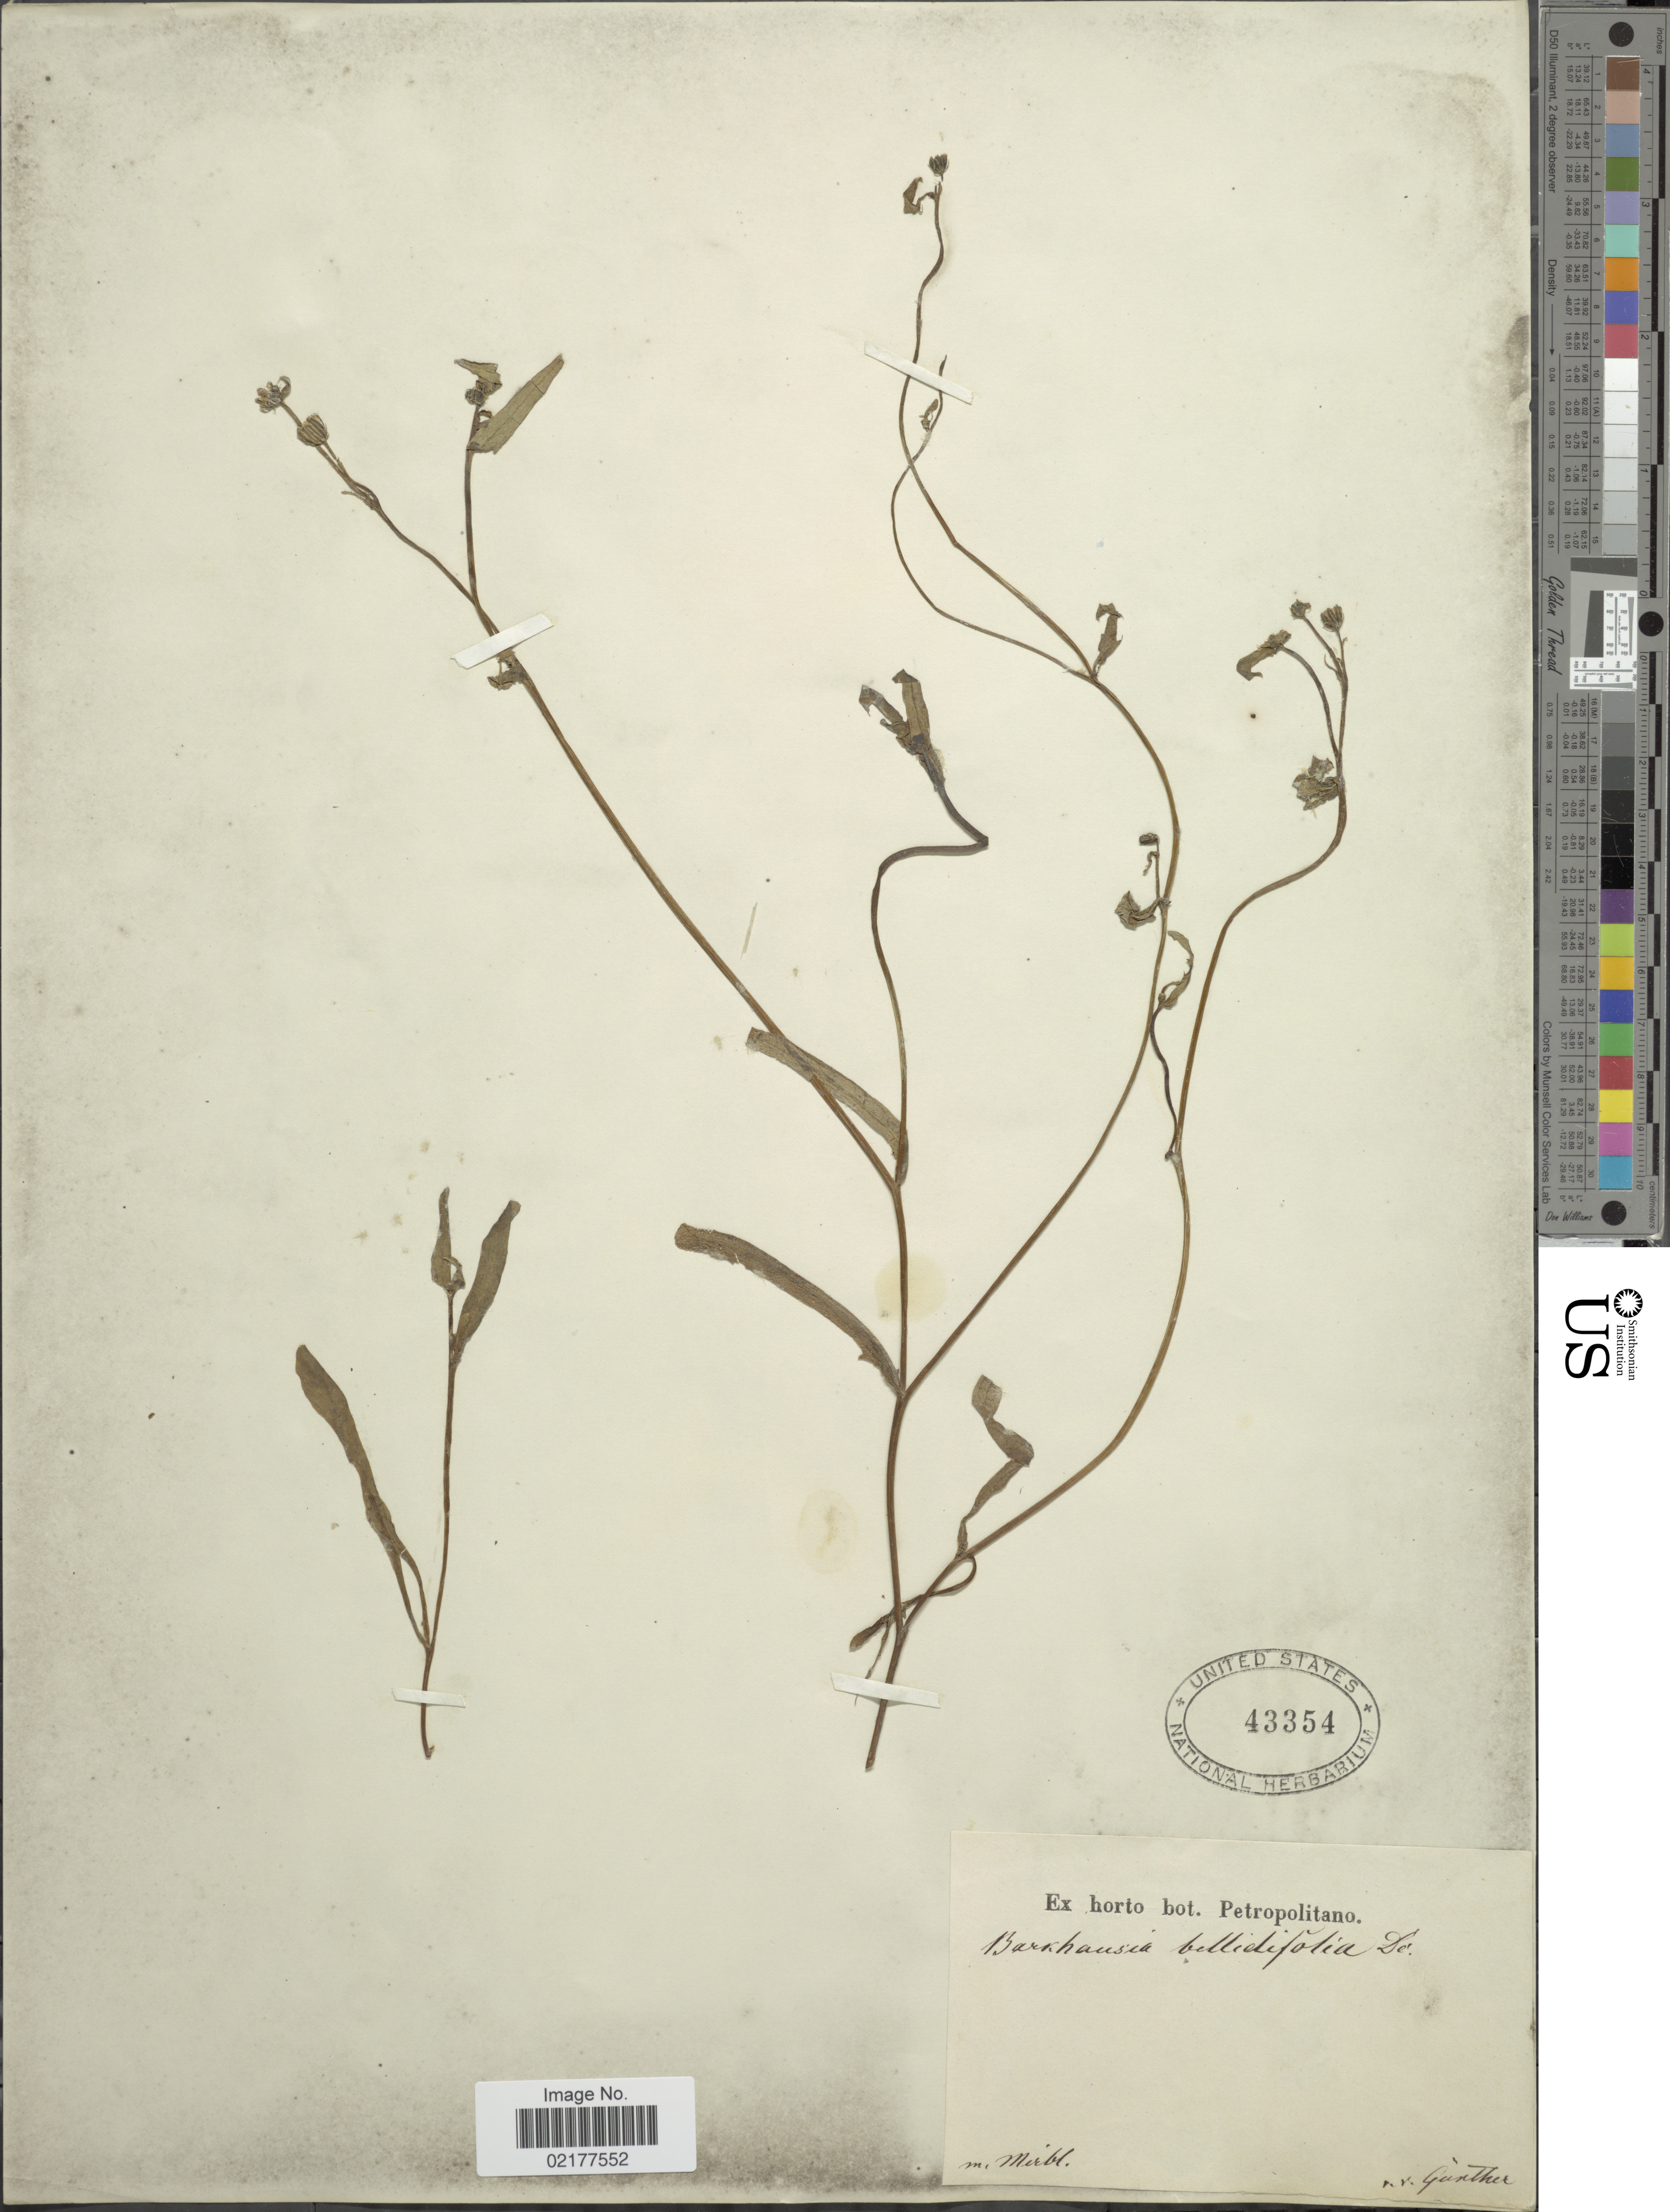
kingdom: Plantae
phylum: Tracheophyta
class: Magnoliopsida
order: Asterales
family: Asteraceae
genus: Crepis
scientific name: Crepis bellidifolia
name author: Loisel.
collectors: -. Gunther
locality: M. Merbl [interpreted]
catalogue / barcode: US 43354